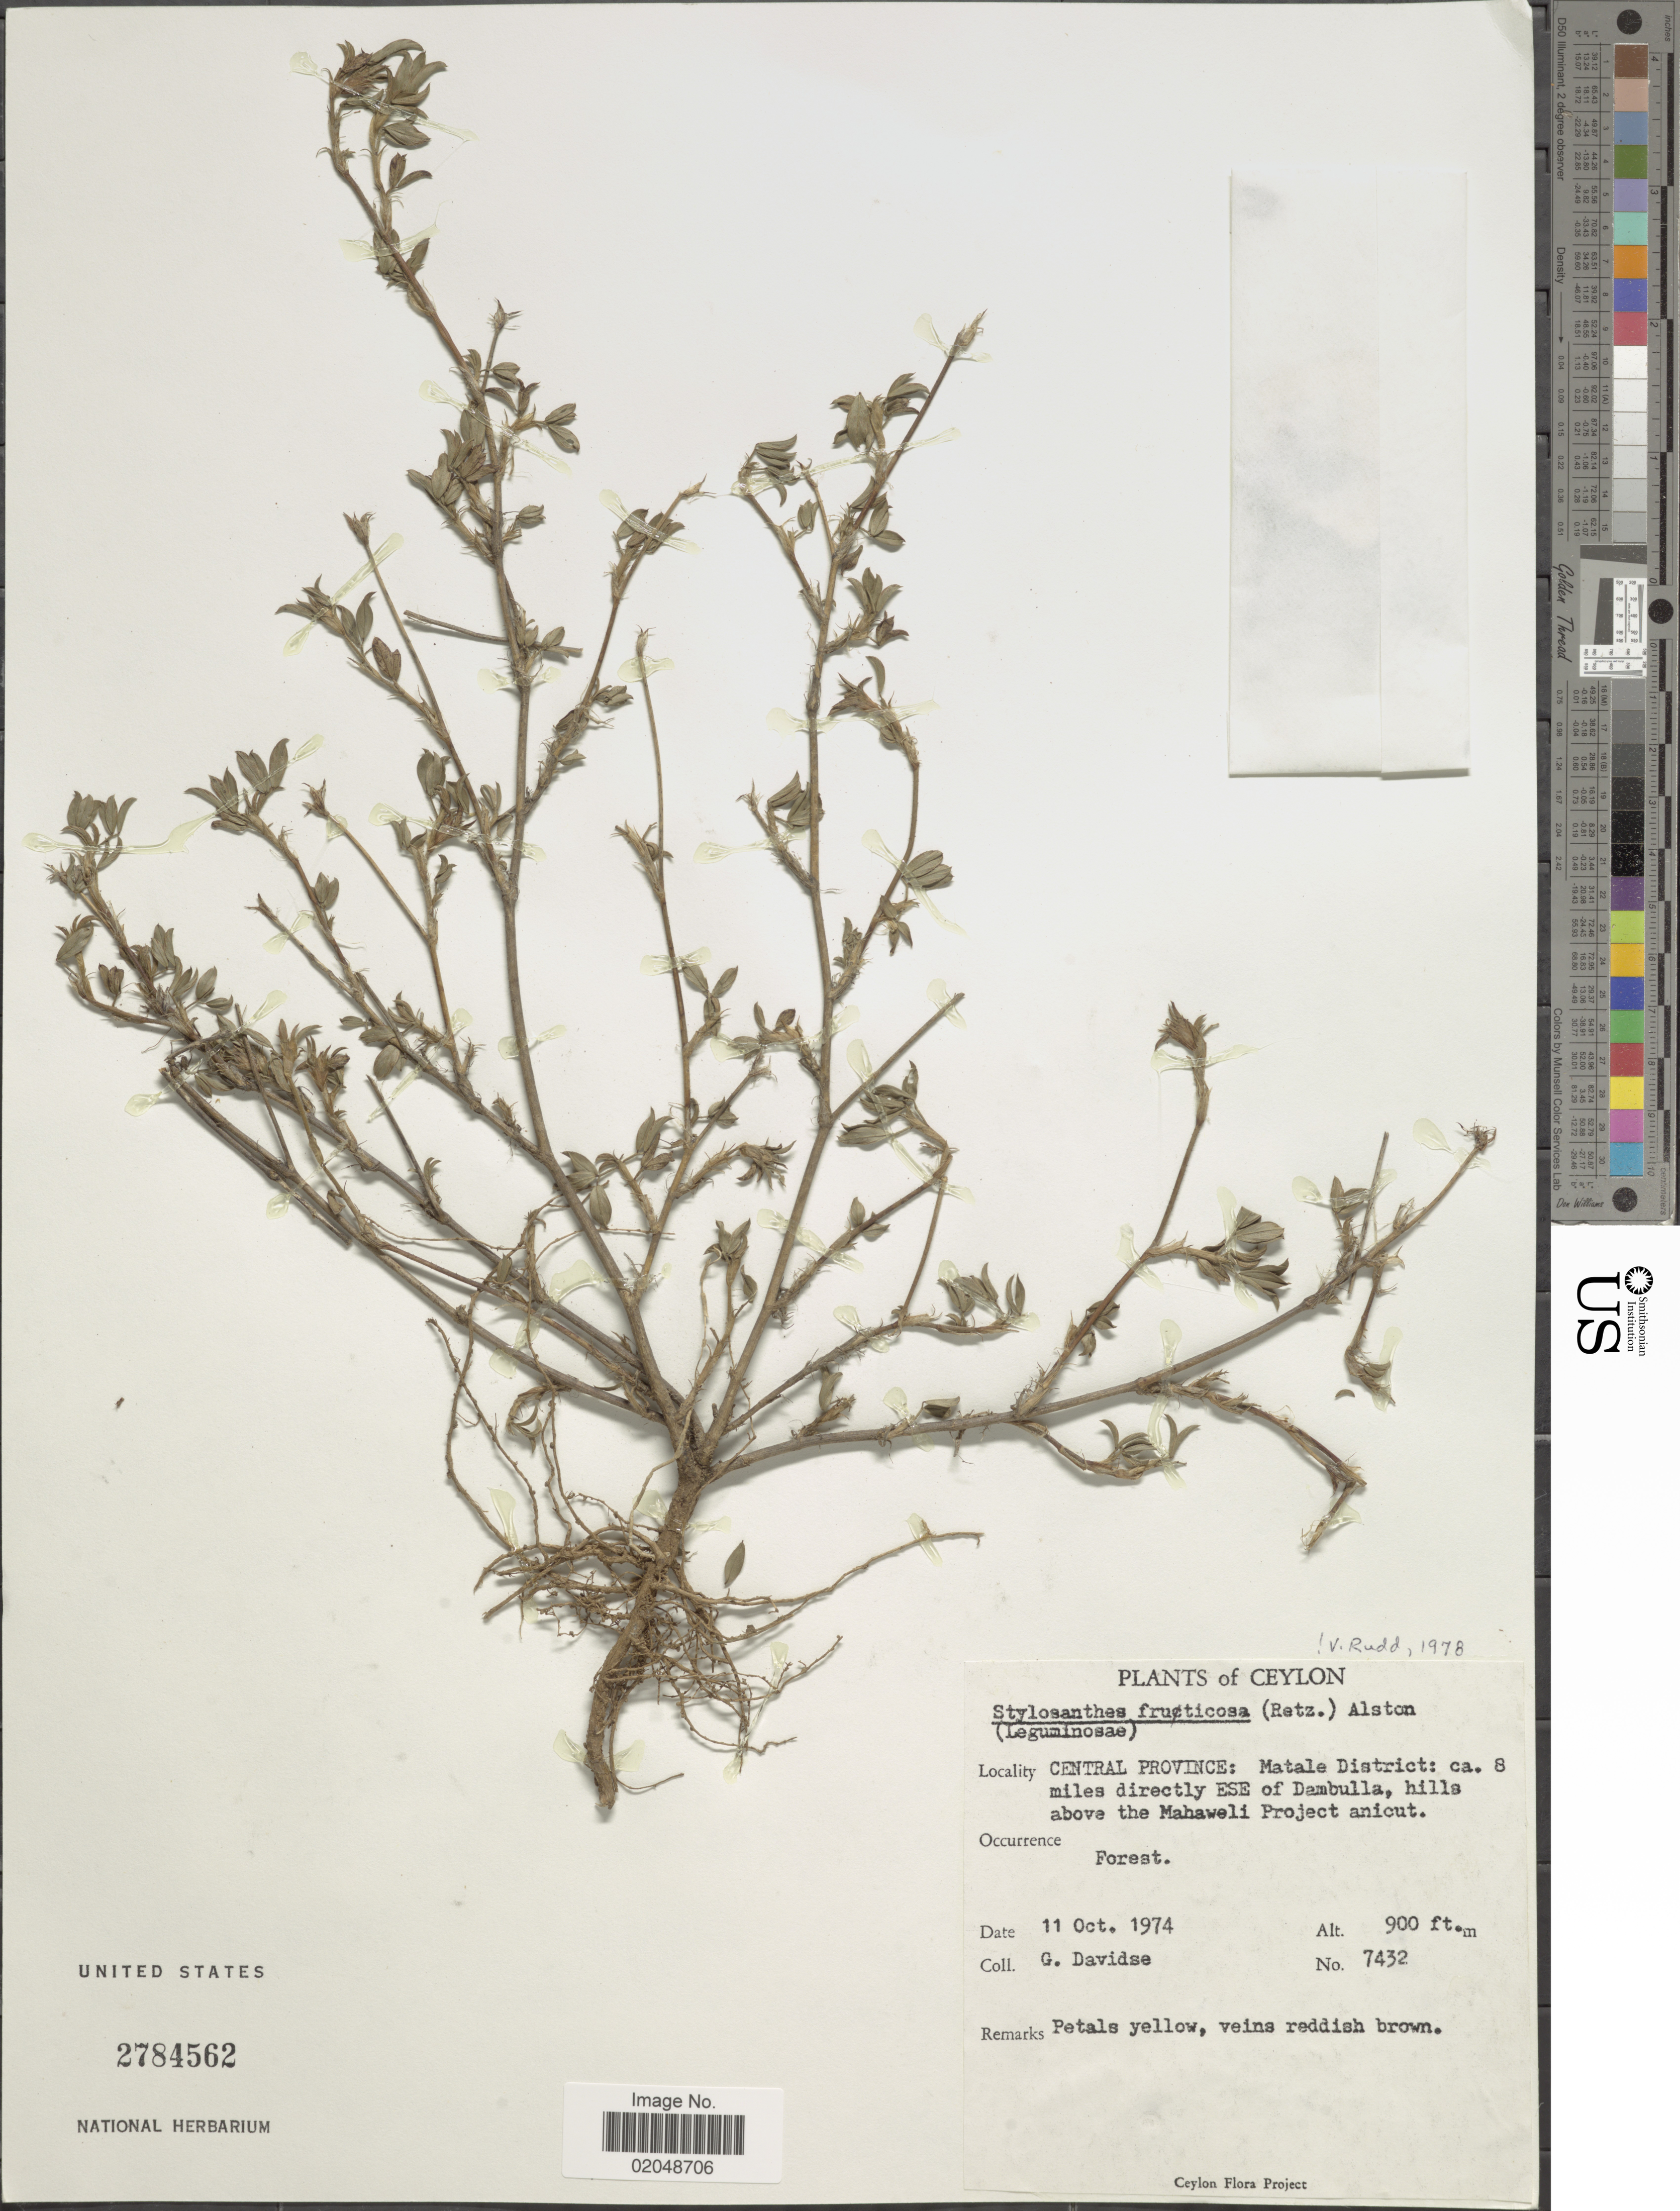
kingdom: Plantae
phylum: Tracheophyta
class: Magnoliopsida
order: Fabales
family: Fabaceae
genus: Stylosanthes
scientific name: Stylosanthes fruticosa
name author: (Retz.) Alston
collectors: G. Davidse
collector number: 7432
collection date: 1974-10-11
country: Sri Lanka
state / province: Central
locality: Ceylon, Matale District: ca. 8 miles directly ESE of Dambulla, hills above the Mahaweli Project anicut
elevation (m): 274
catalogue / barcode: US 2784562